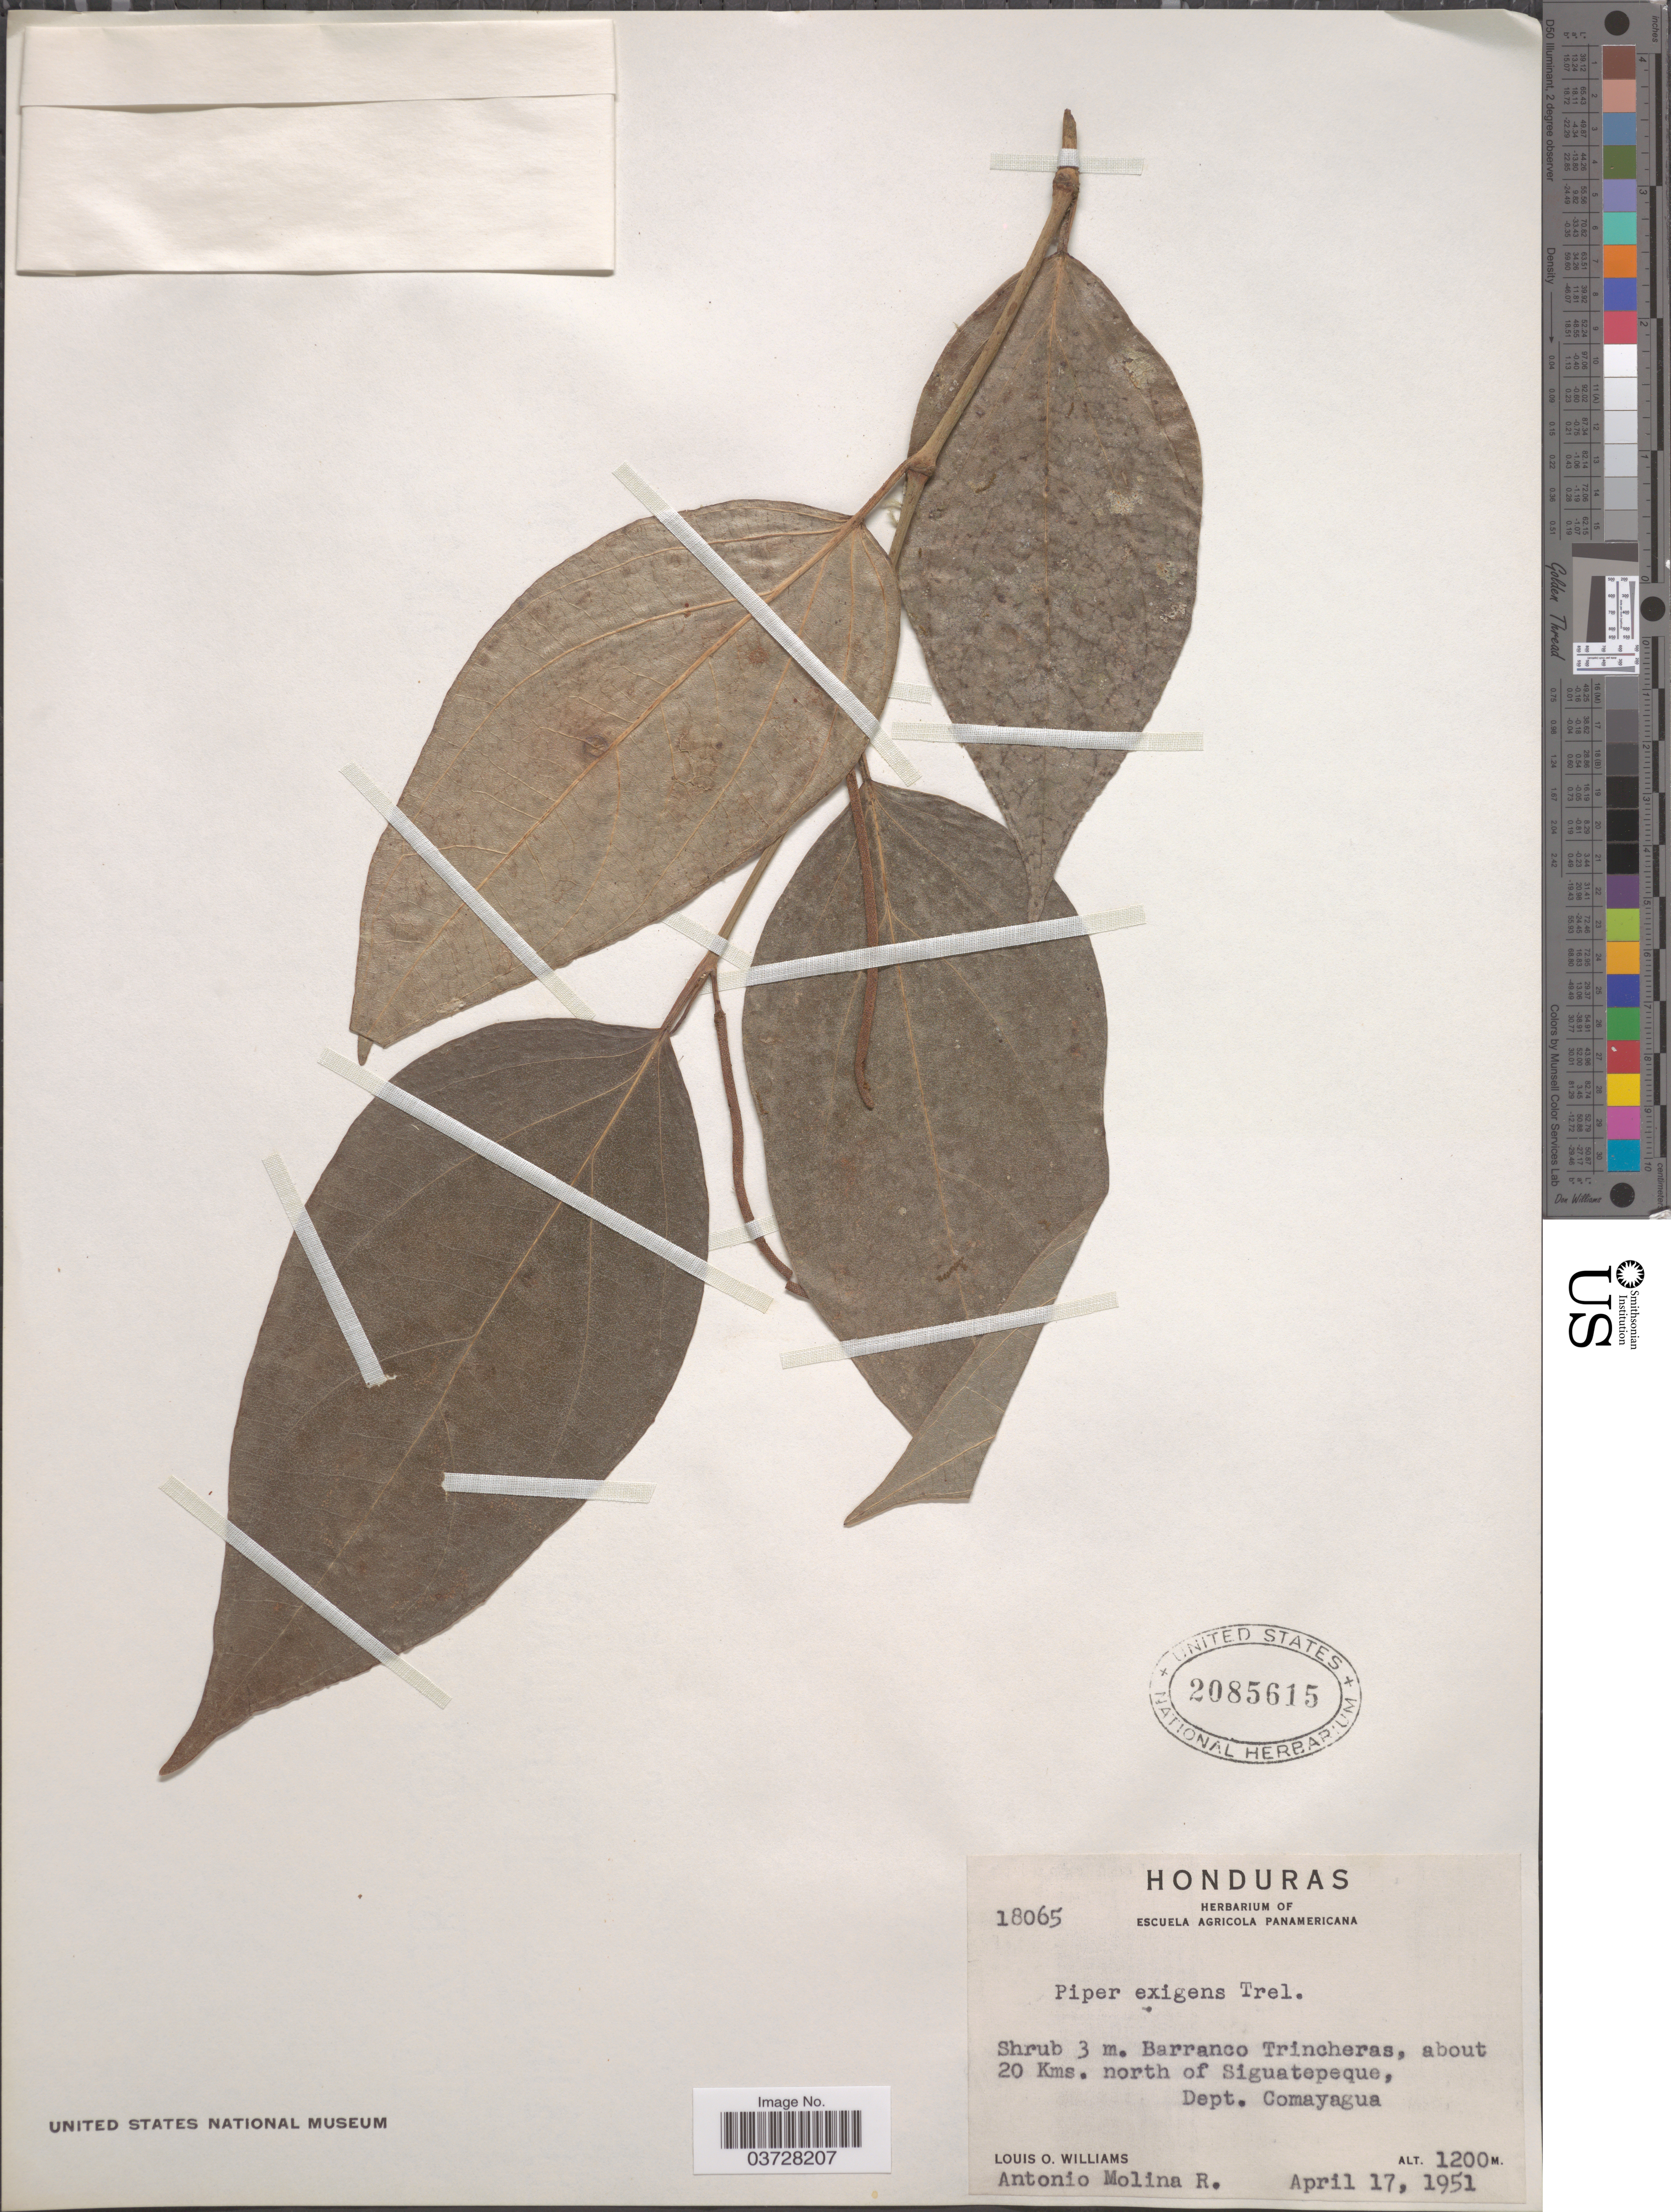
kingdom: Plantae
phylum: Tracheophyta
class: Magnoliopsida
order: Piperales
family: Piperaceae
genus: Piper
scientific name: Piper exigens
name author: Trel.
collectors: L. O. Williams & A. Molina R.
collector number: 18065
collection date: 1951-04-17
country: Honduras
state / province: Comayagua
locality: Barranco Trincheras, about 20 Kms. north of Siguatepeque, Dept. Comayagua.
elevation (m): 1200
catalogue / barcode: US 2085615